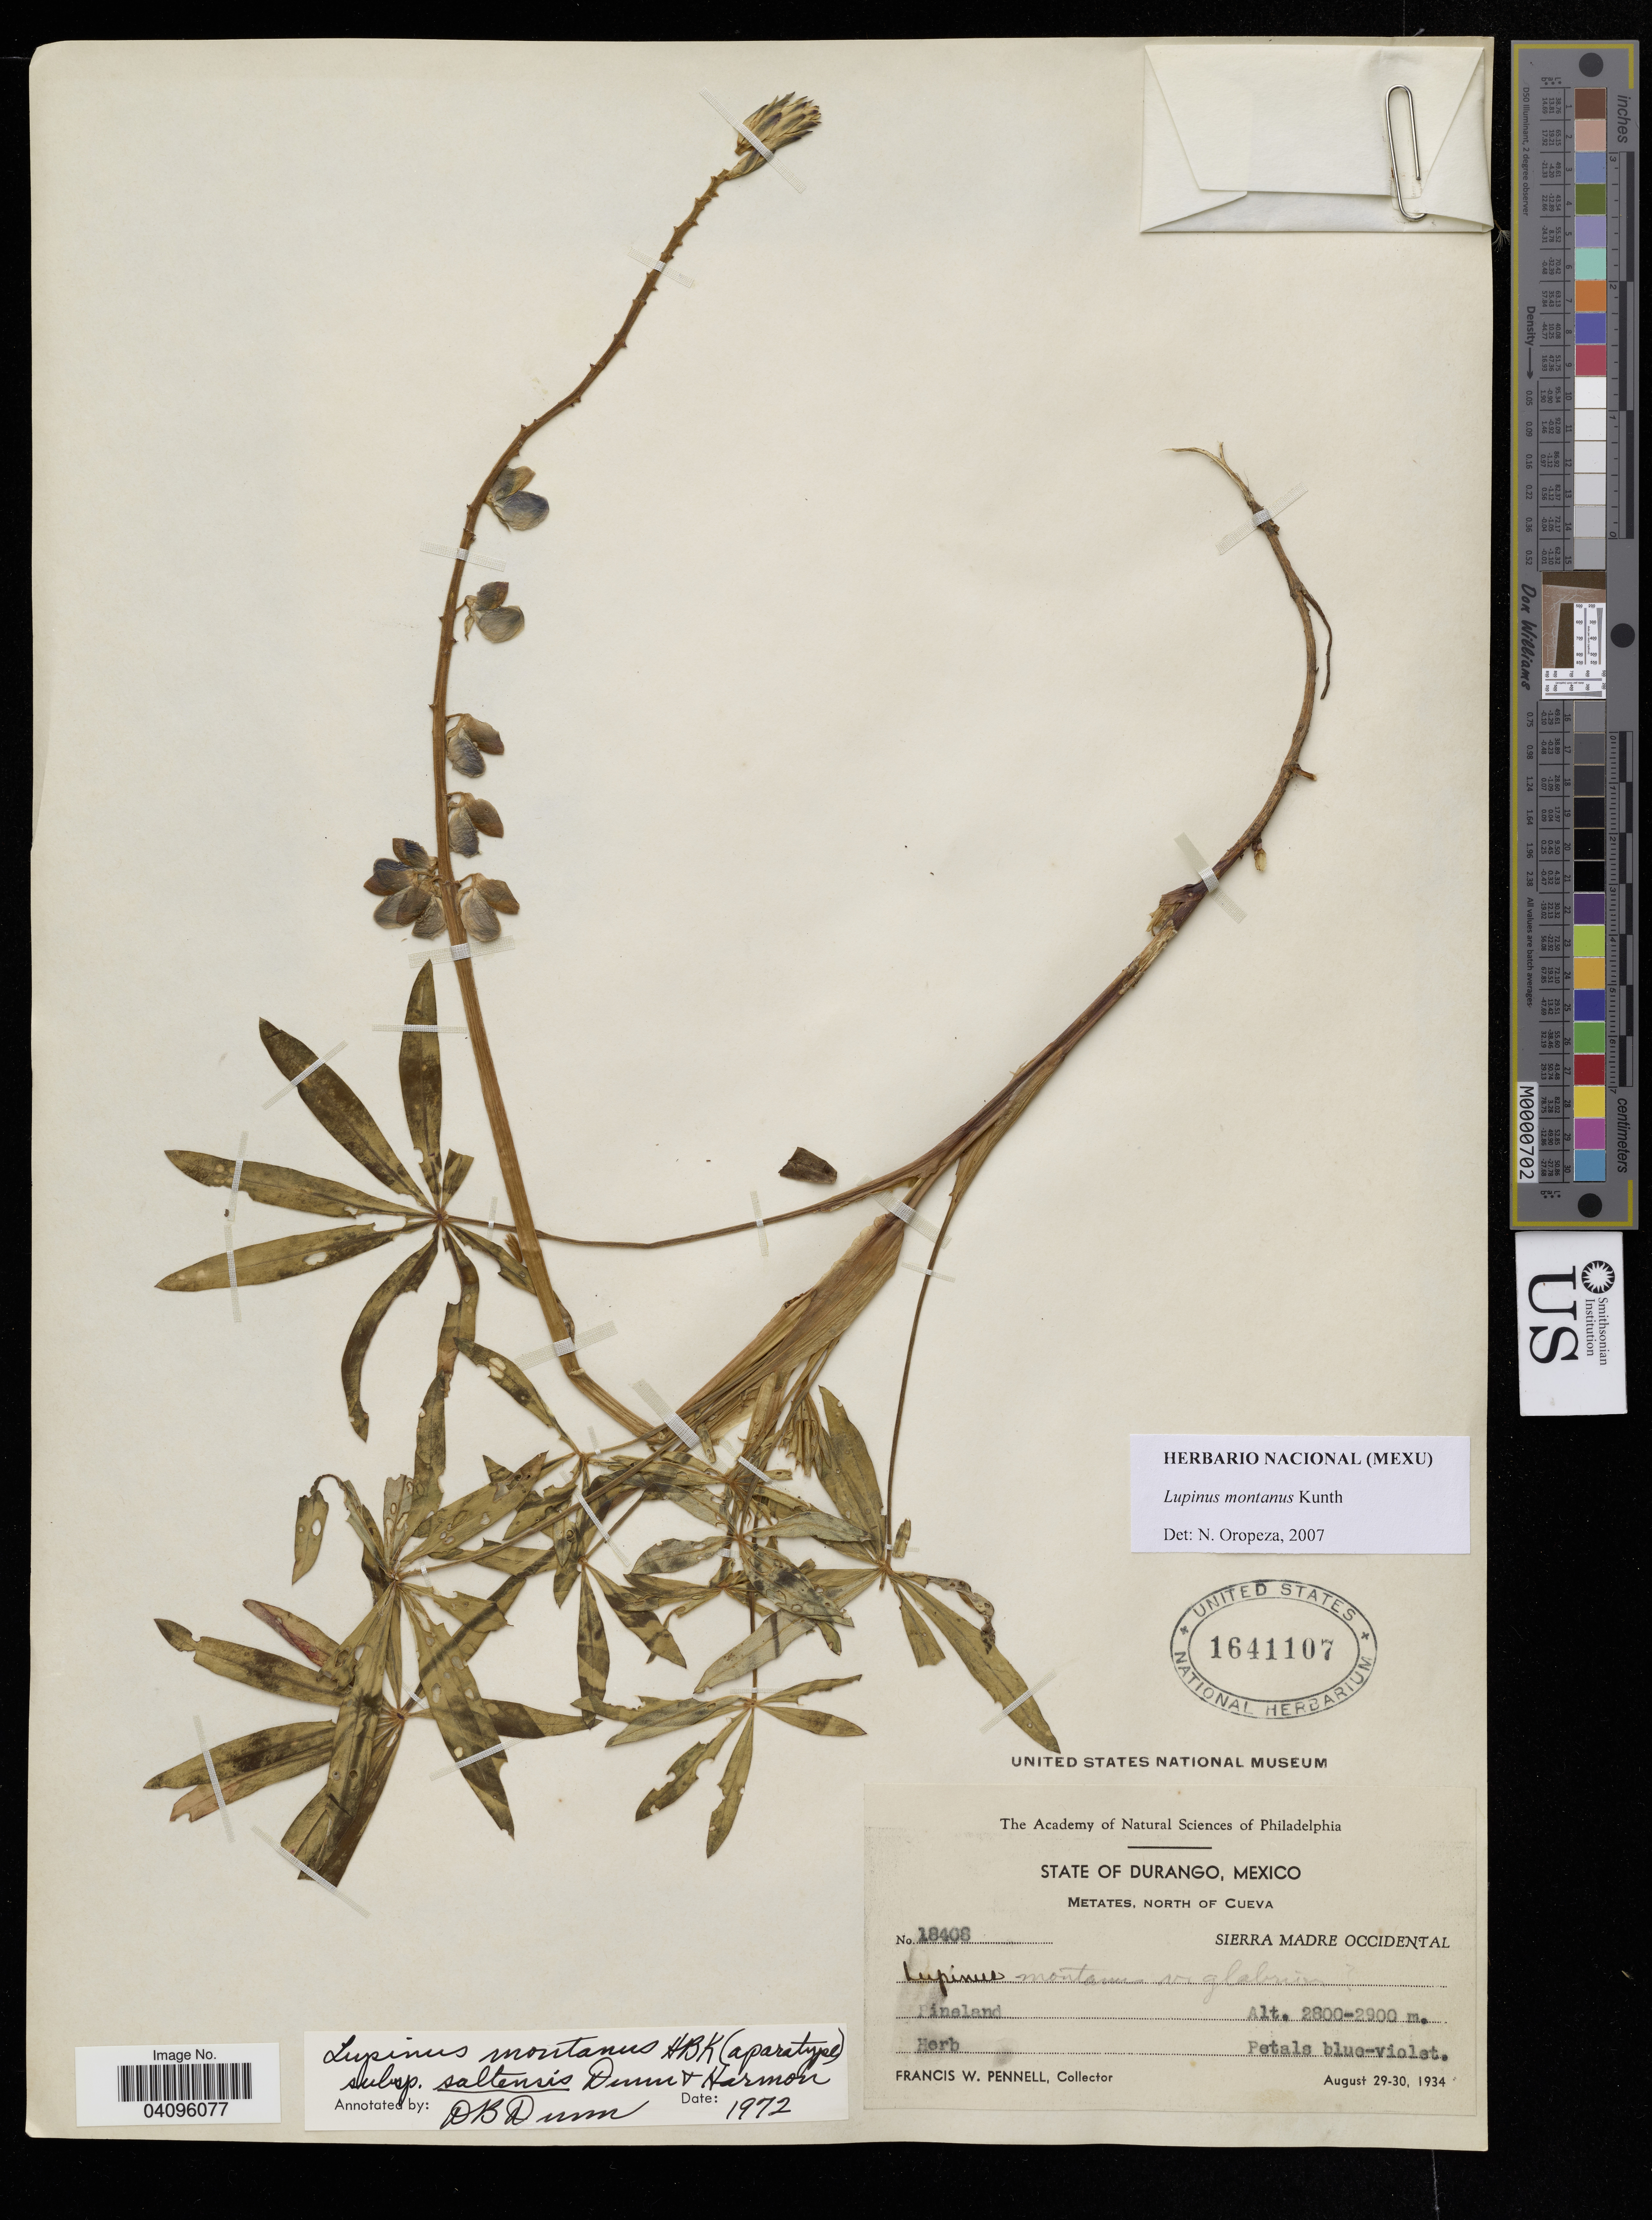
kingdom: Plantae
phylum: Tracheophyta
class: Magnoliopsida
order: Fabales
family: Fabaceae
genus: Lupinus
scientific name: Lupinus montanus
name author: Kunth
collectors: F. W. Pennell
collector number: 18408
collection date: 1934-08-29/1934-08-30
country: Mexico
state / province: Durango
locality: State of Durango, Mexico, Metates, North of Cueva. Sierra Madre Occidental.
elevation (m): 2800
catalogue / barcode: US 1641107